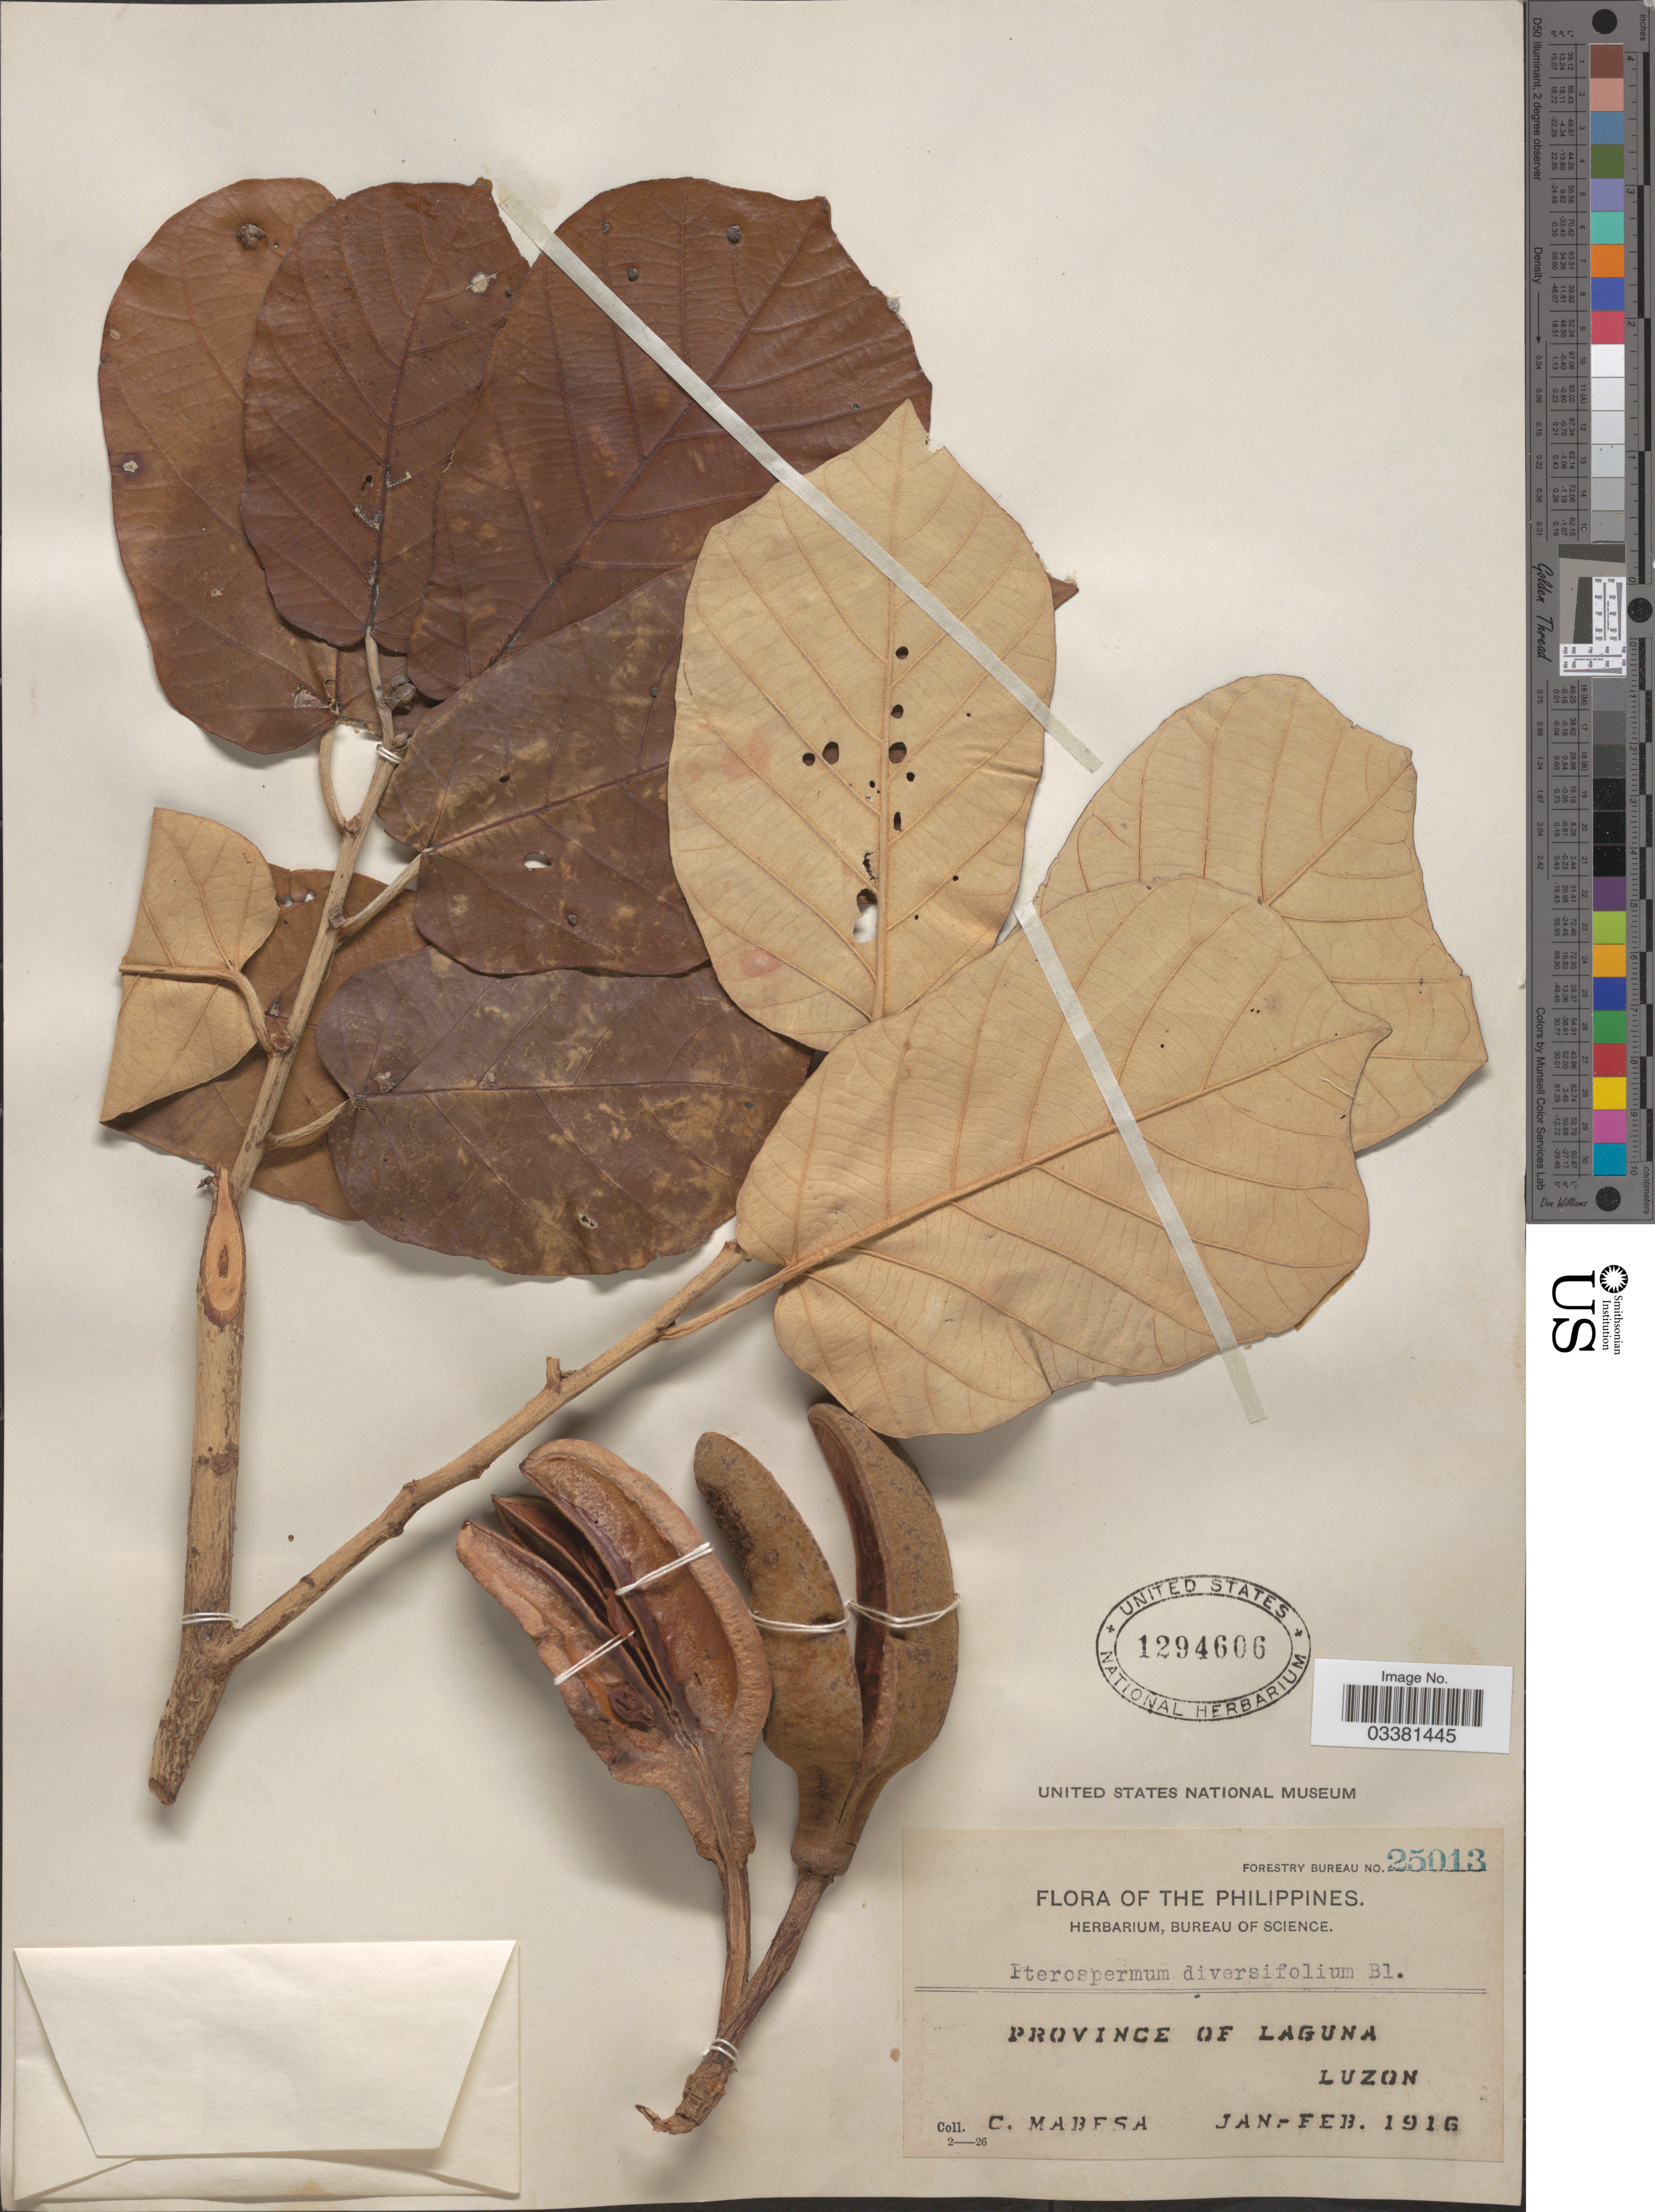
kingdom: Plantae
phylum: Tracheophyta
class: Magnoliopsida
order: Malvales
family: Malvaceae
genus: Pterospermum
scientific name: Pterospermum diversifolium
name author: Blume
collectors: C. Mabesa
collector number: Forestry Bureau 25013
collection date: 1916-01/1916-02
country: Philippines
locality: Province of Laguna, Luzon.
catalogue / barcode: US 1294606